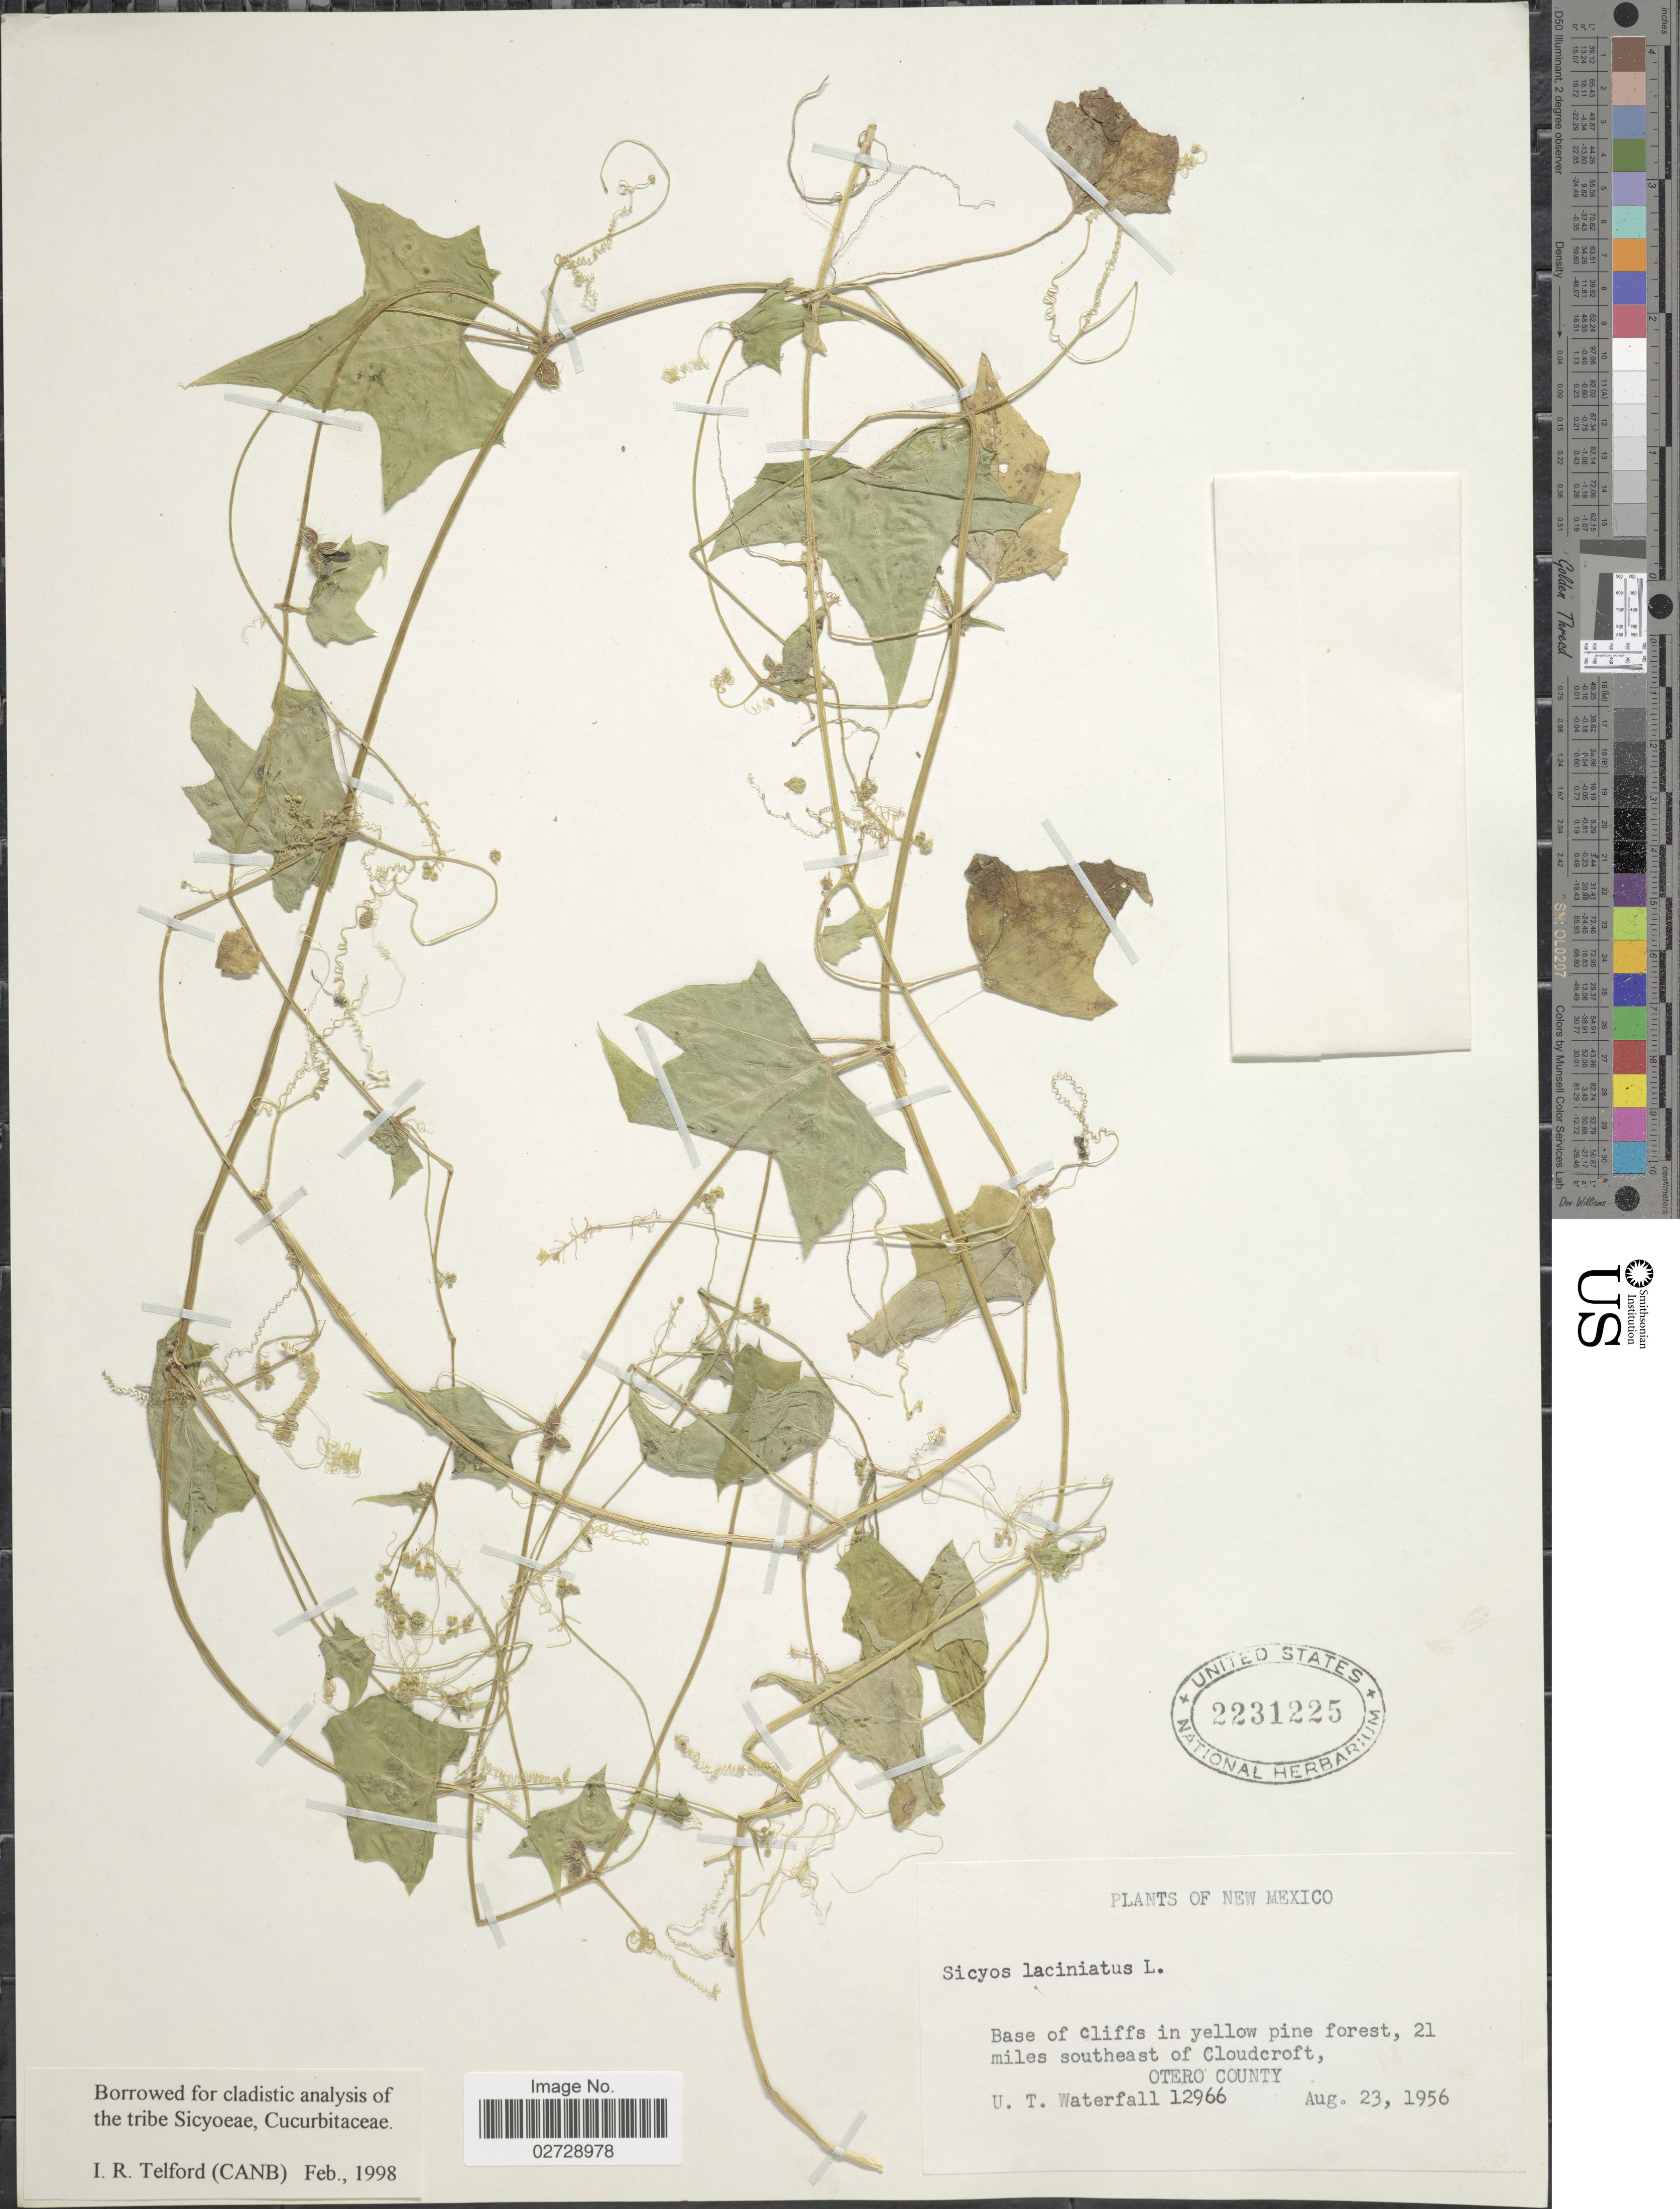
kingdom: Plantae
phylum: Tracheophyta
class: Magnoliopsida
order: Cucurbitales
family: Cucurbitaceae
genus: Sicyos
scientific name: Sicyos laciniatus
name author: L.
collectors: U. T. Waterfall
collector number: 12966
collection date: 1956-08-23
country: United States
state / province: New Mexico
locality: Base of cliffs in yellow pine forest, 21 miles southeast of Cloudcroft, Otero County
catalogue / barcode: US 2231225